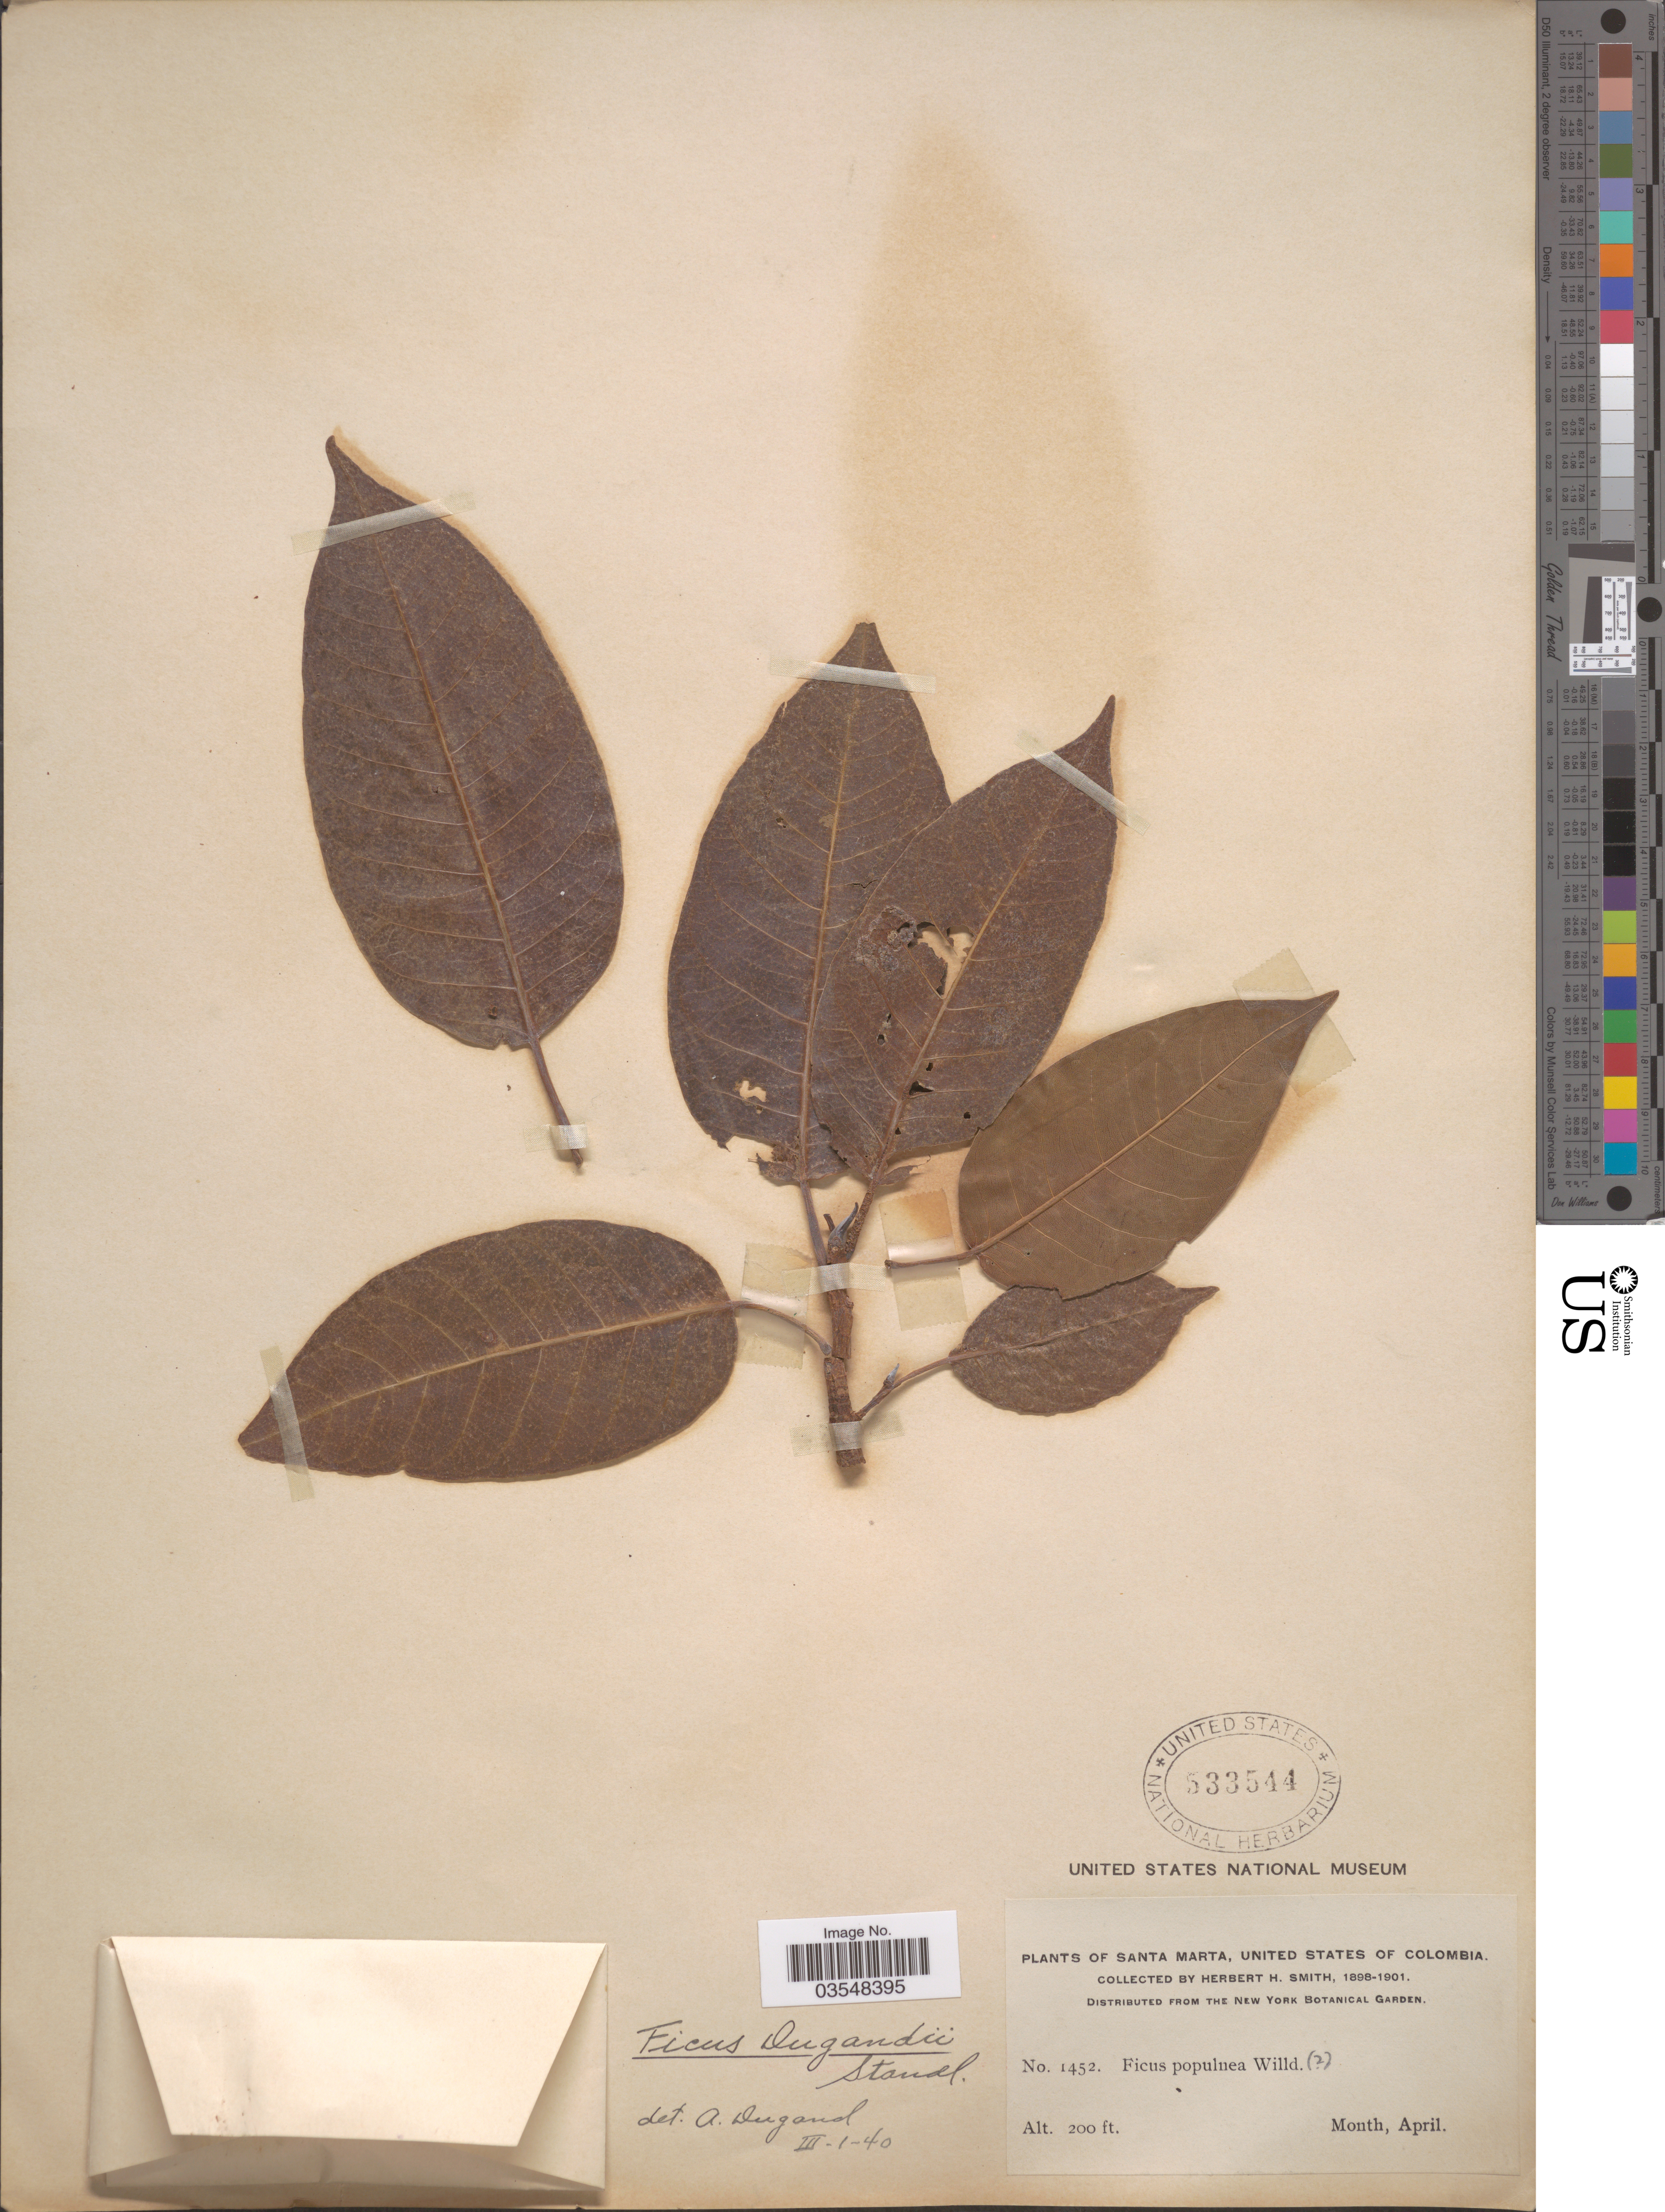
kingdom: Plantae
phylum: Tracheophyta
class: Magnoliopsida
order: Rosales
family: Moraceae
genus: Ficus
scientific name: Ficus dugandii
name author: Standl.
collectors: Herbert H. Smith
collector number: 1452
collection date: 1898-04/1901-04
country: Colombia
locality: Santa Marta, United States of Colombia.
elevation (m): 61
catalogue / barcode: US 533544